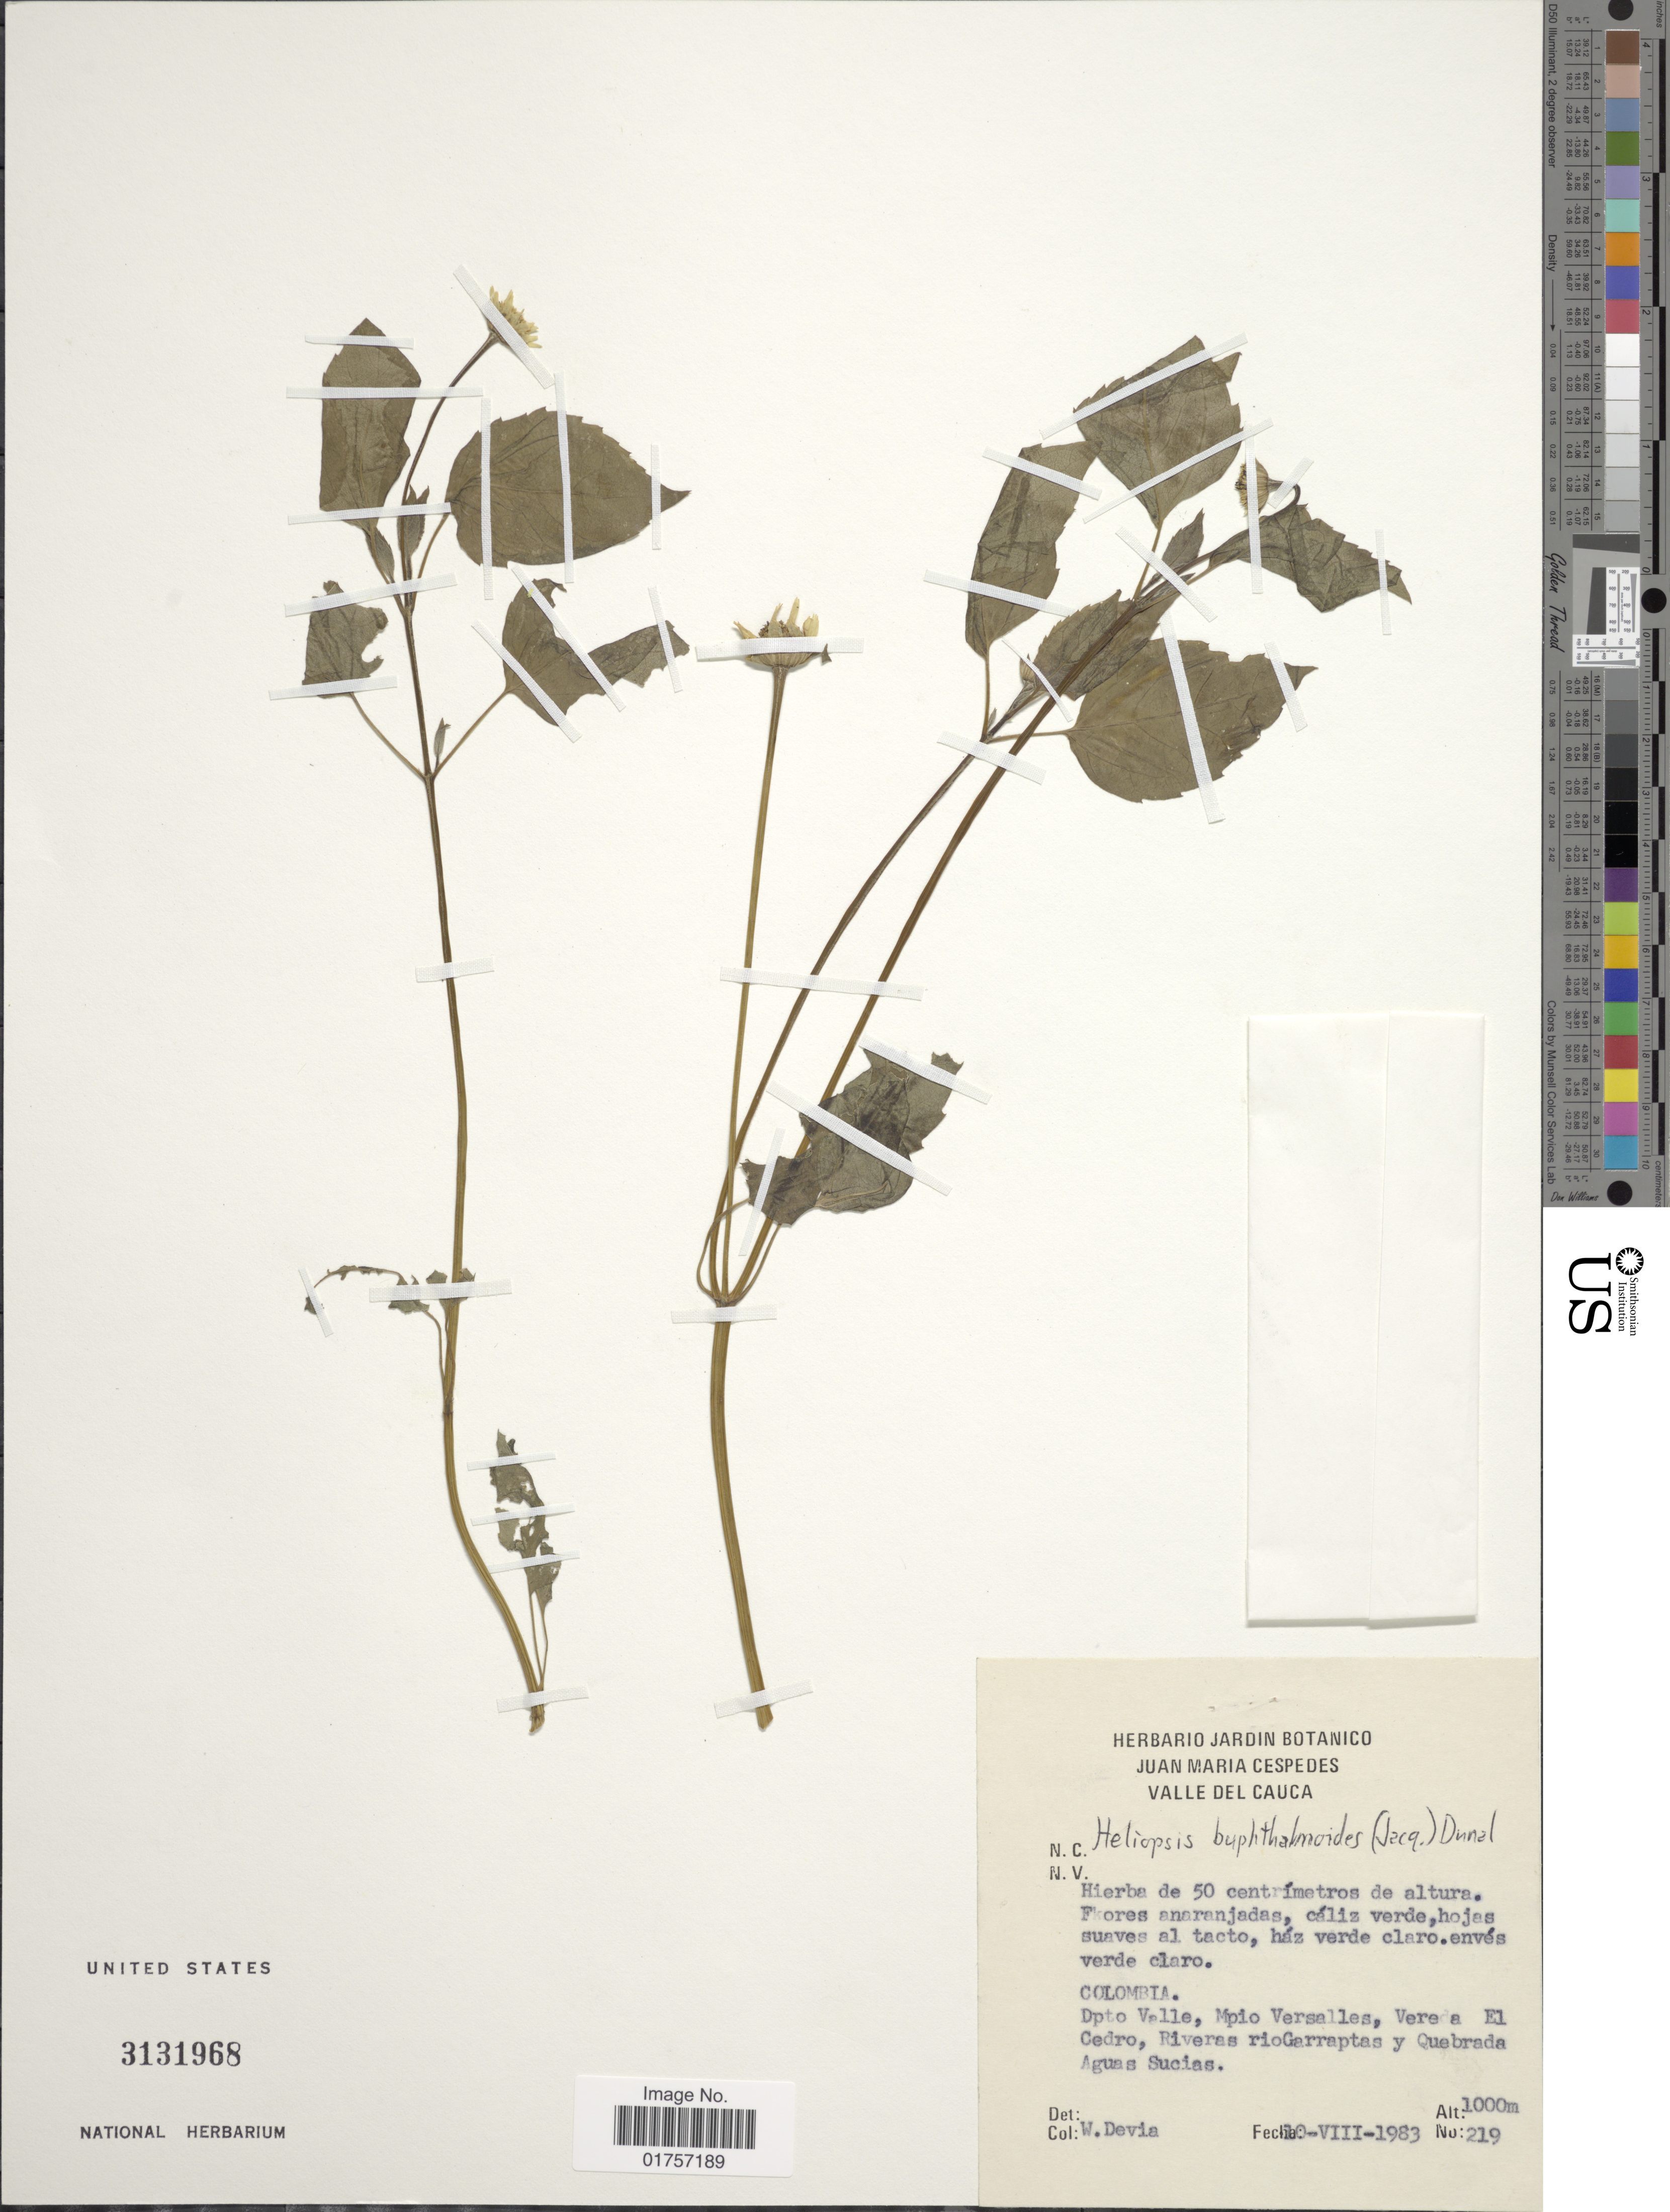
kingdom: Plantae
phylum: Tracheophyta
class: Magnoliopsida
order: Asterales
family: Asteraceae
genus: Heliopsis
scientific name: Heliopsis buphthalmoides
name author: (Jacq.) Dunal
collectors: W. Devia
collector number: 219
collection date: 1983-08-10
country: Colombia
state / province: Valle del Cauca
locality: Valle. Mpio Versalles, Vereda El Cedro, Rivieres rio Garraptas y Quebrada Aguas Sucias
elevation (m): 1000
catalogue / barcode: US 3131968